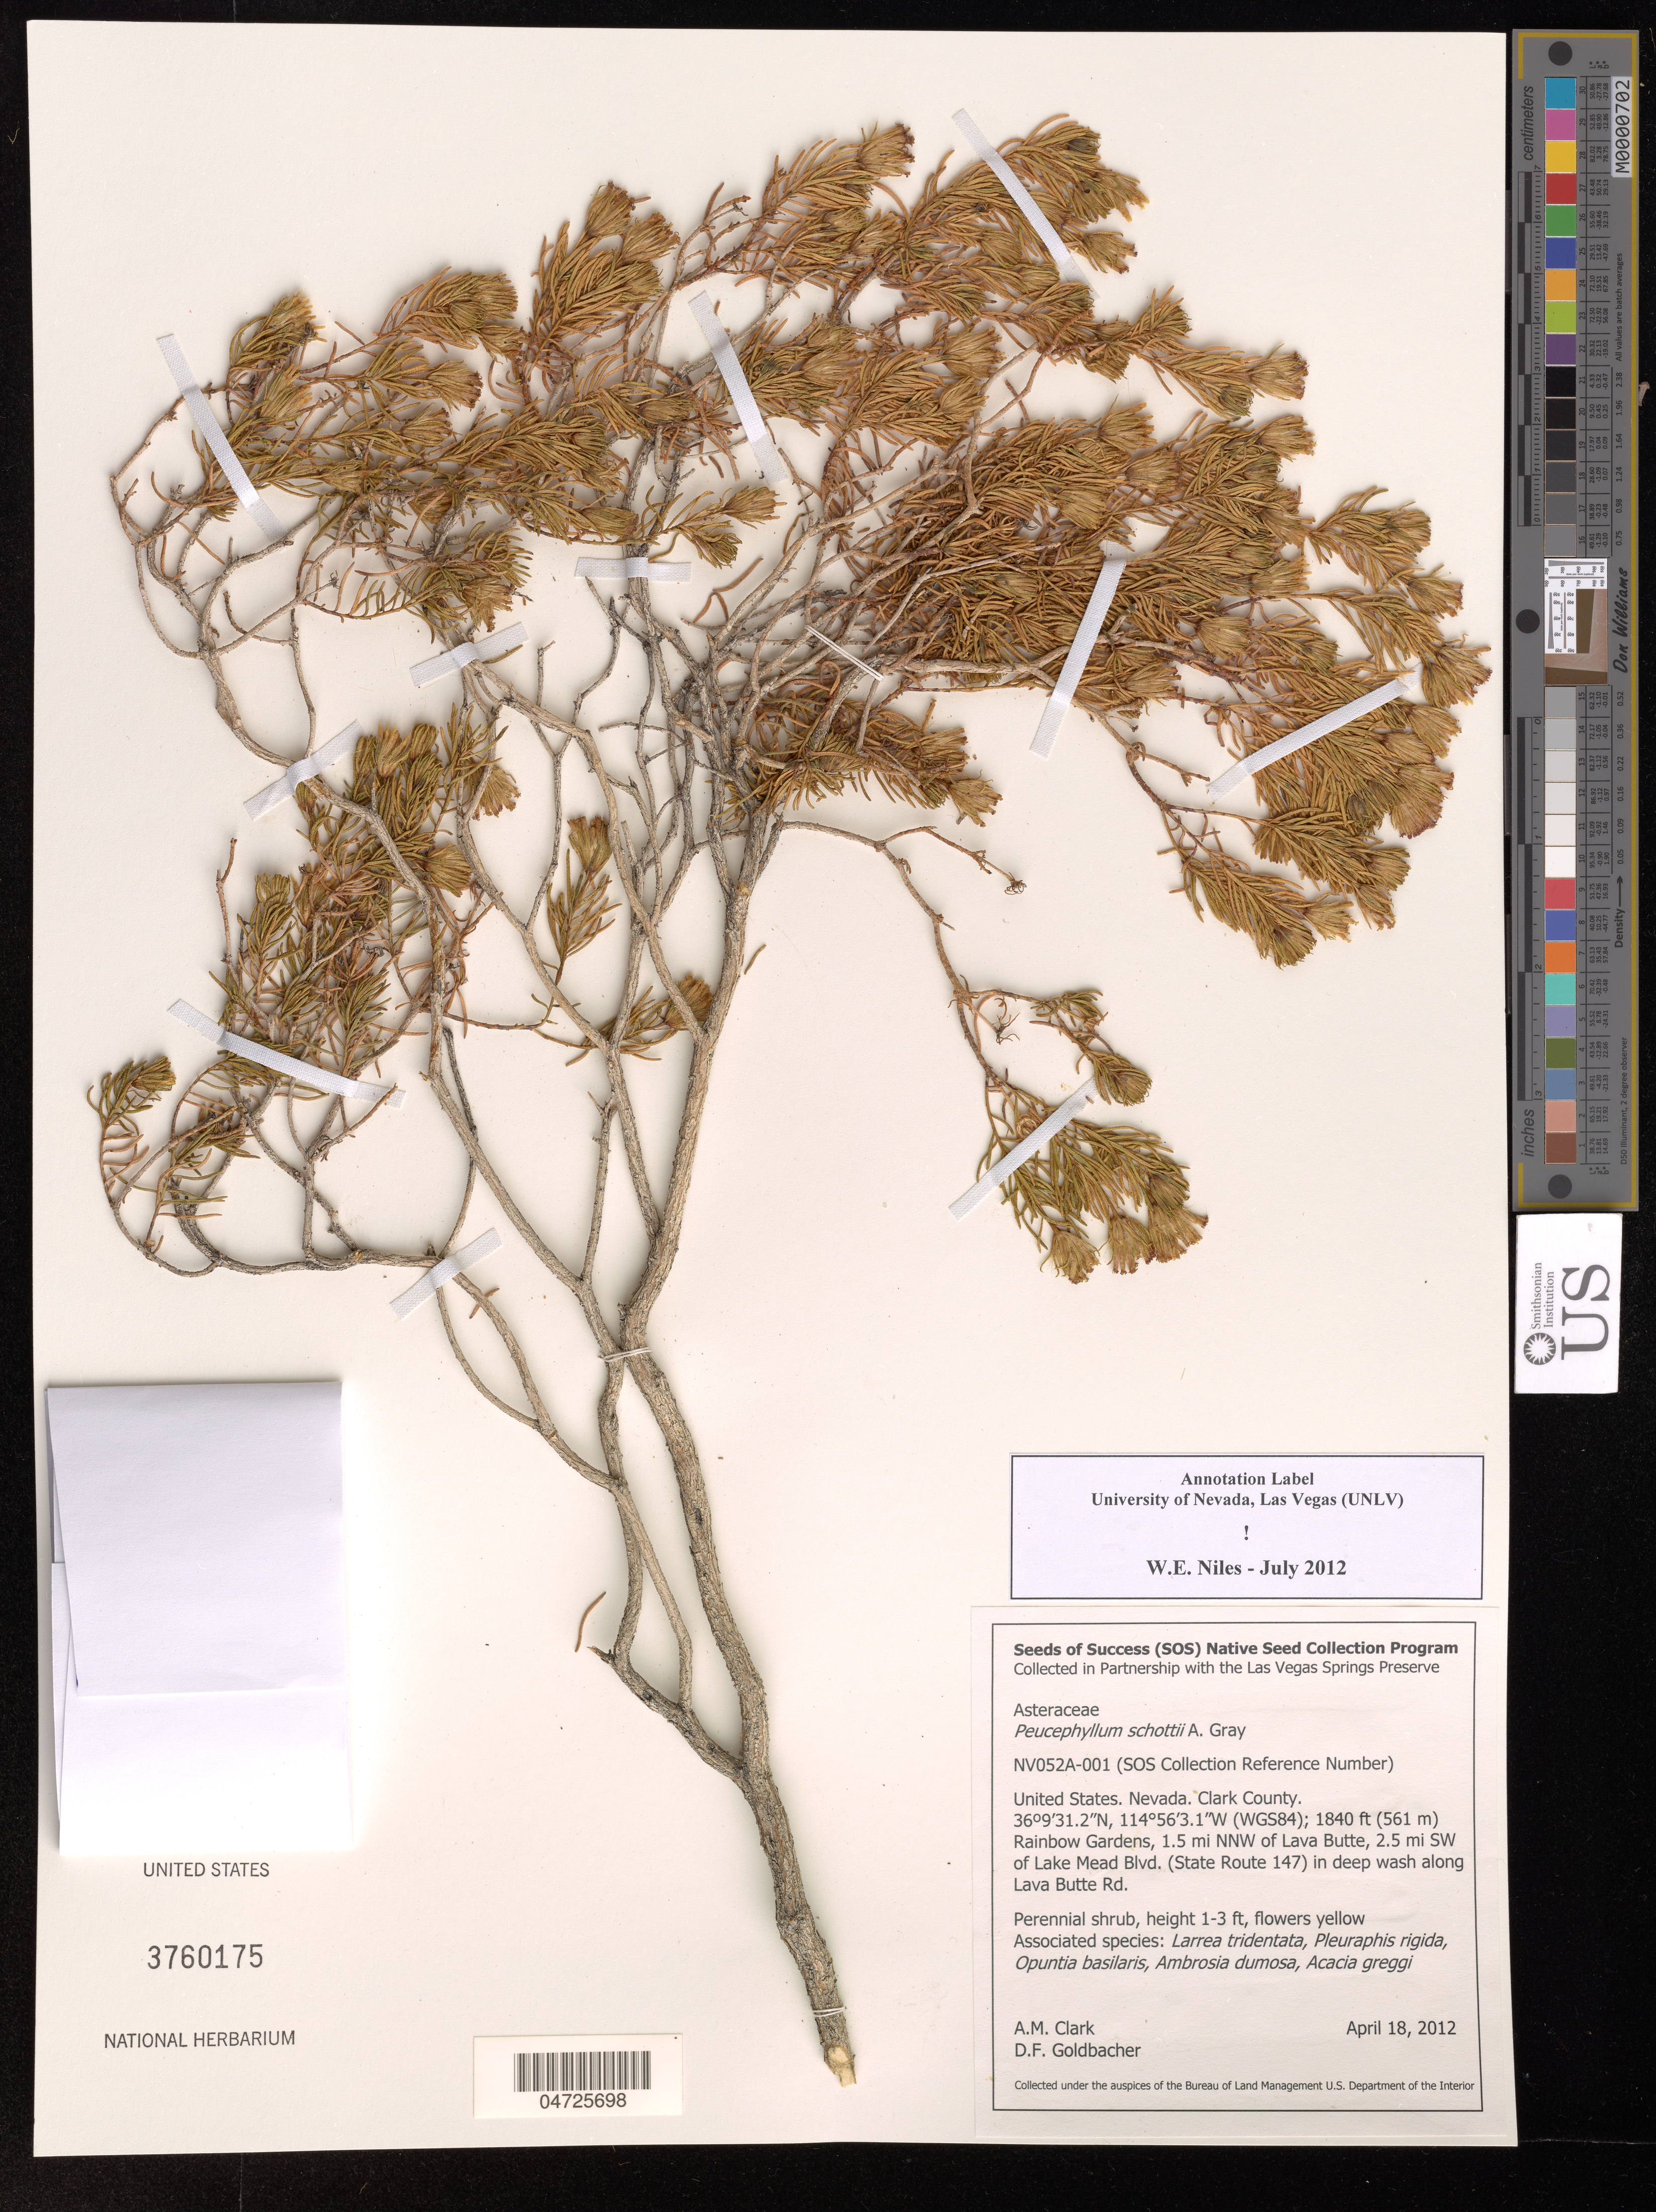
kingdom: Plantae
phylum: Tracheophyta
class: Magnoliopsida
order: Asterales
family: Asteraceae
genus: Peucephyllum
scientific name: Peucephyllum schottii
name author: A. Gray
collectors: A. Clark & D. Goldbacher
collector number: NV052A-001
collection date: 2012-04-18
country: United States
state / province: Nevada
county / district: Clark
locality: Clark County. (WGS84); Rainbow Gardens, 1.5 mi NNW of Lava Butte, 2.5 mi SW of Lake Mead Blvd. (State Route 147) in deep wash along Lava Butte Rd.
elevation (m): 561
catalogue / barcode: US 3760175